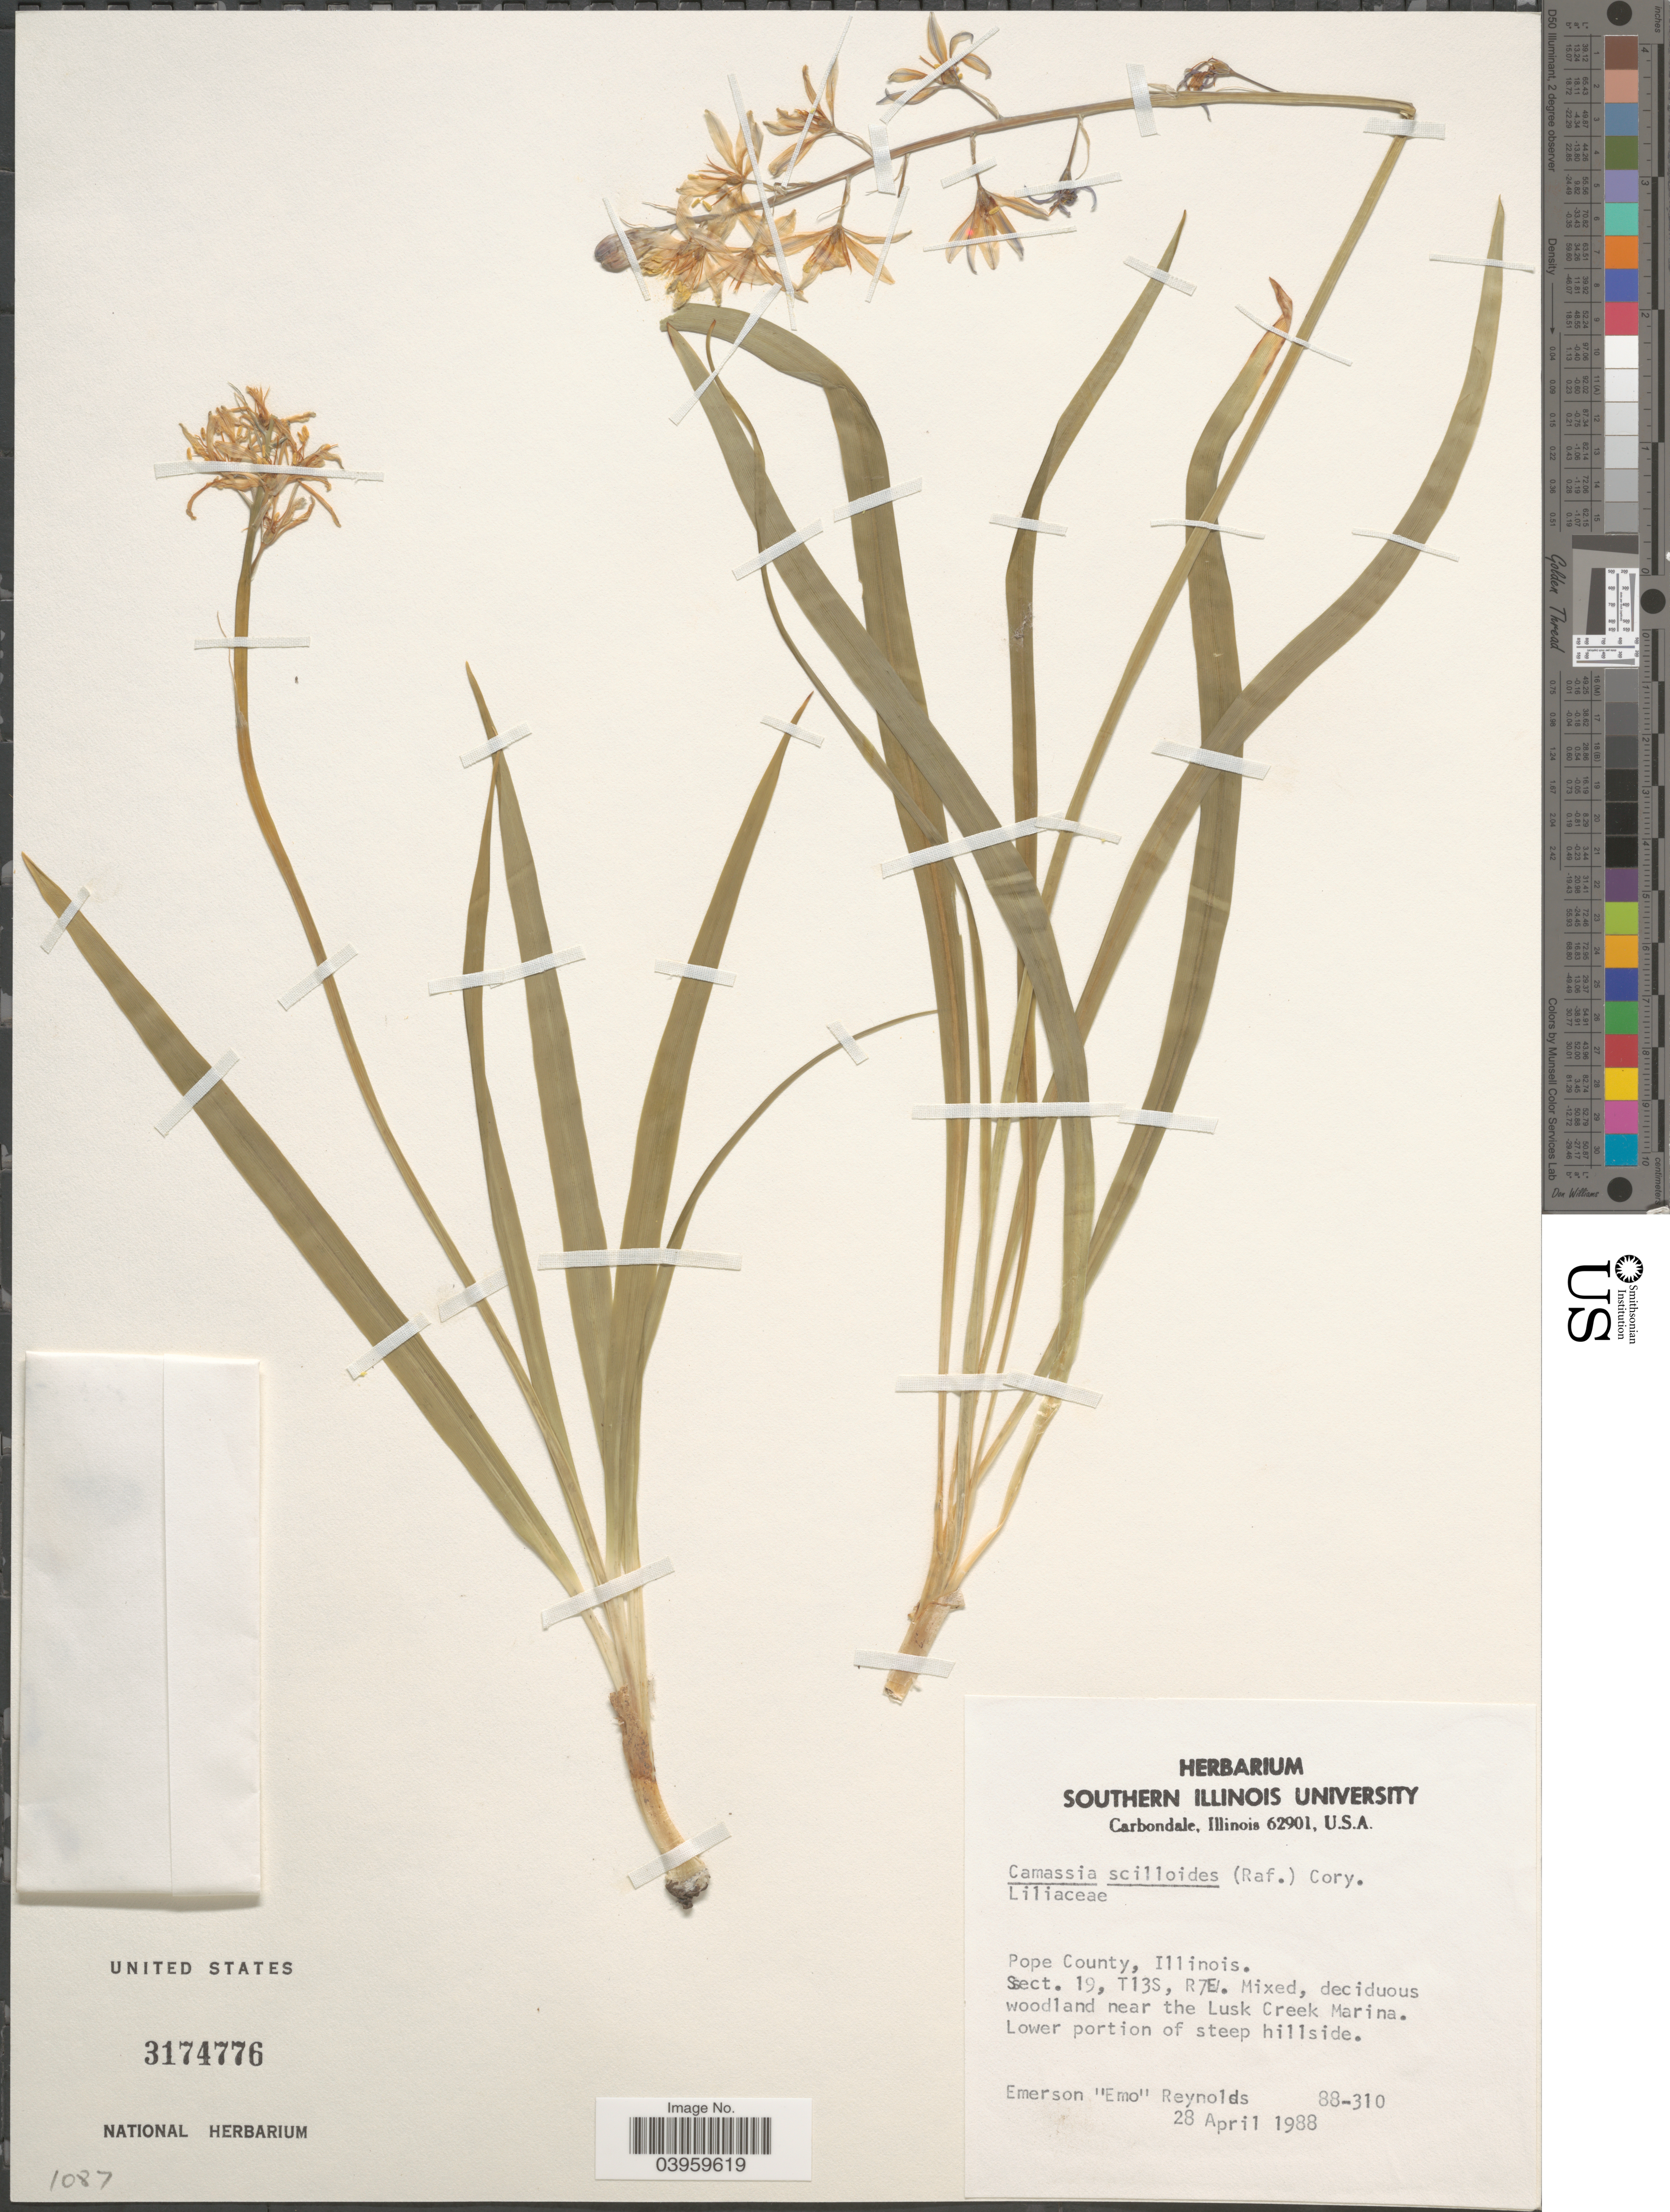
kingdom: Plantae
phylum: Tracheophyta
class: Liliopsida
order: Asparagales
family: Asparagaceae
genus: Camassia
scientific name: Camassia scilloides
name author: (Raf.) Cory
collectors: E. Reynolds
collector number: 88-310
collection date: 1988-04-28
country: United States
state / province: Illinois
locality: Pope County. Sect. 19, T13S, R7E. Deciduous woodland near the Lusk Creek Marina. Lower portion of steep hillside.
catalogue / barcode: US 3174776